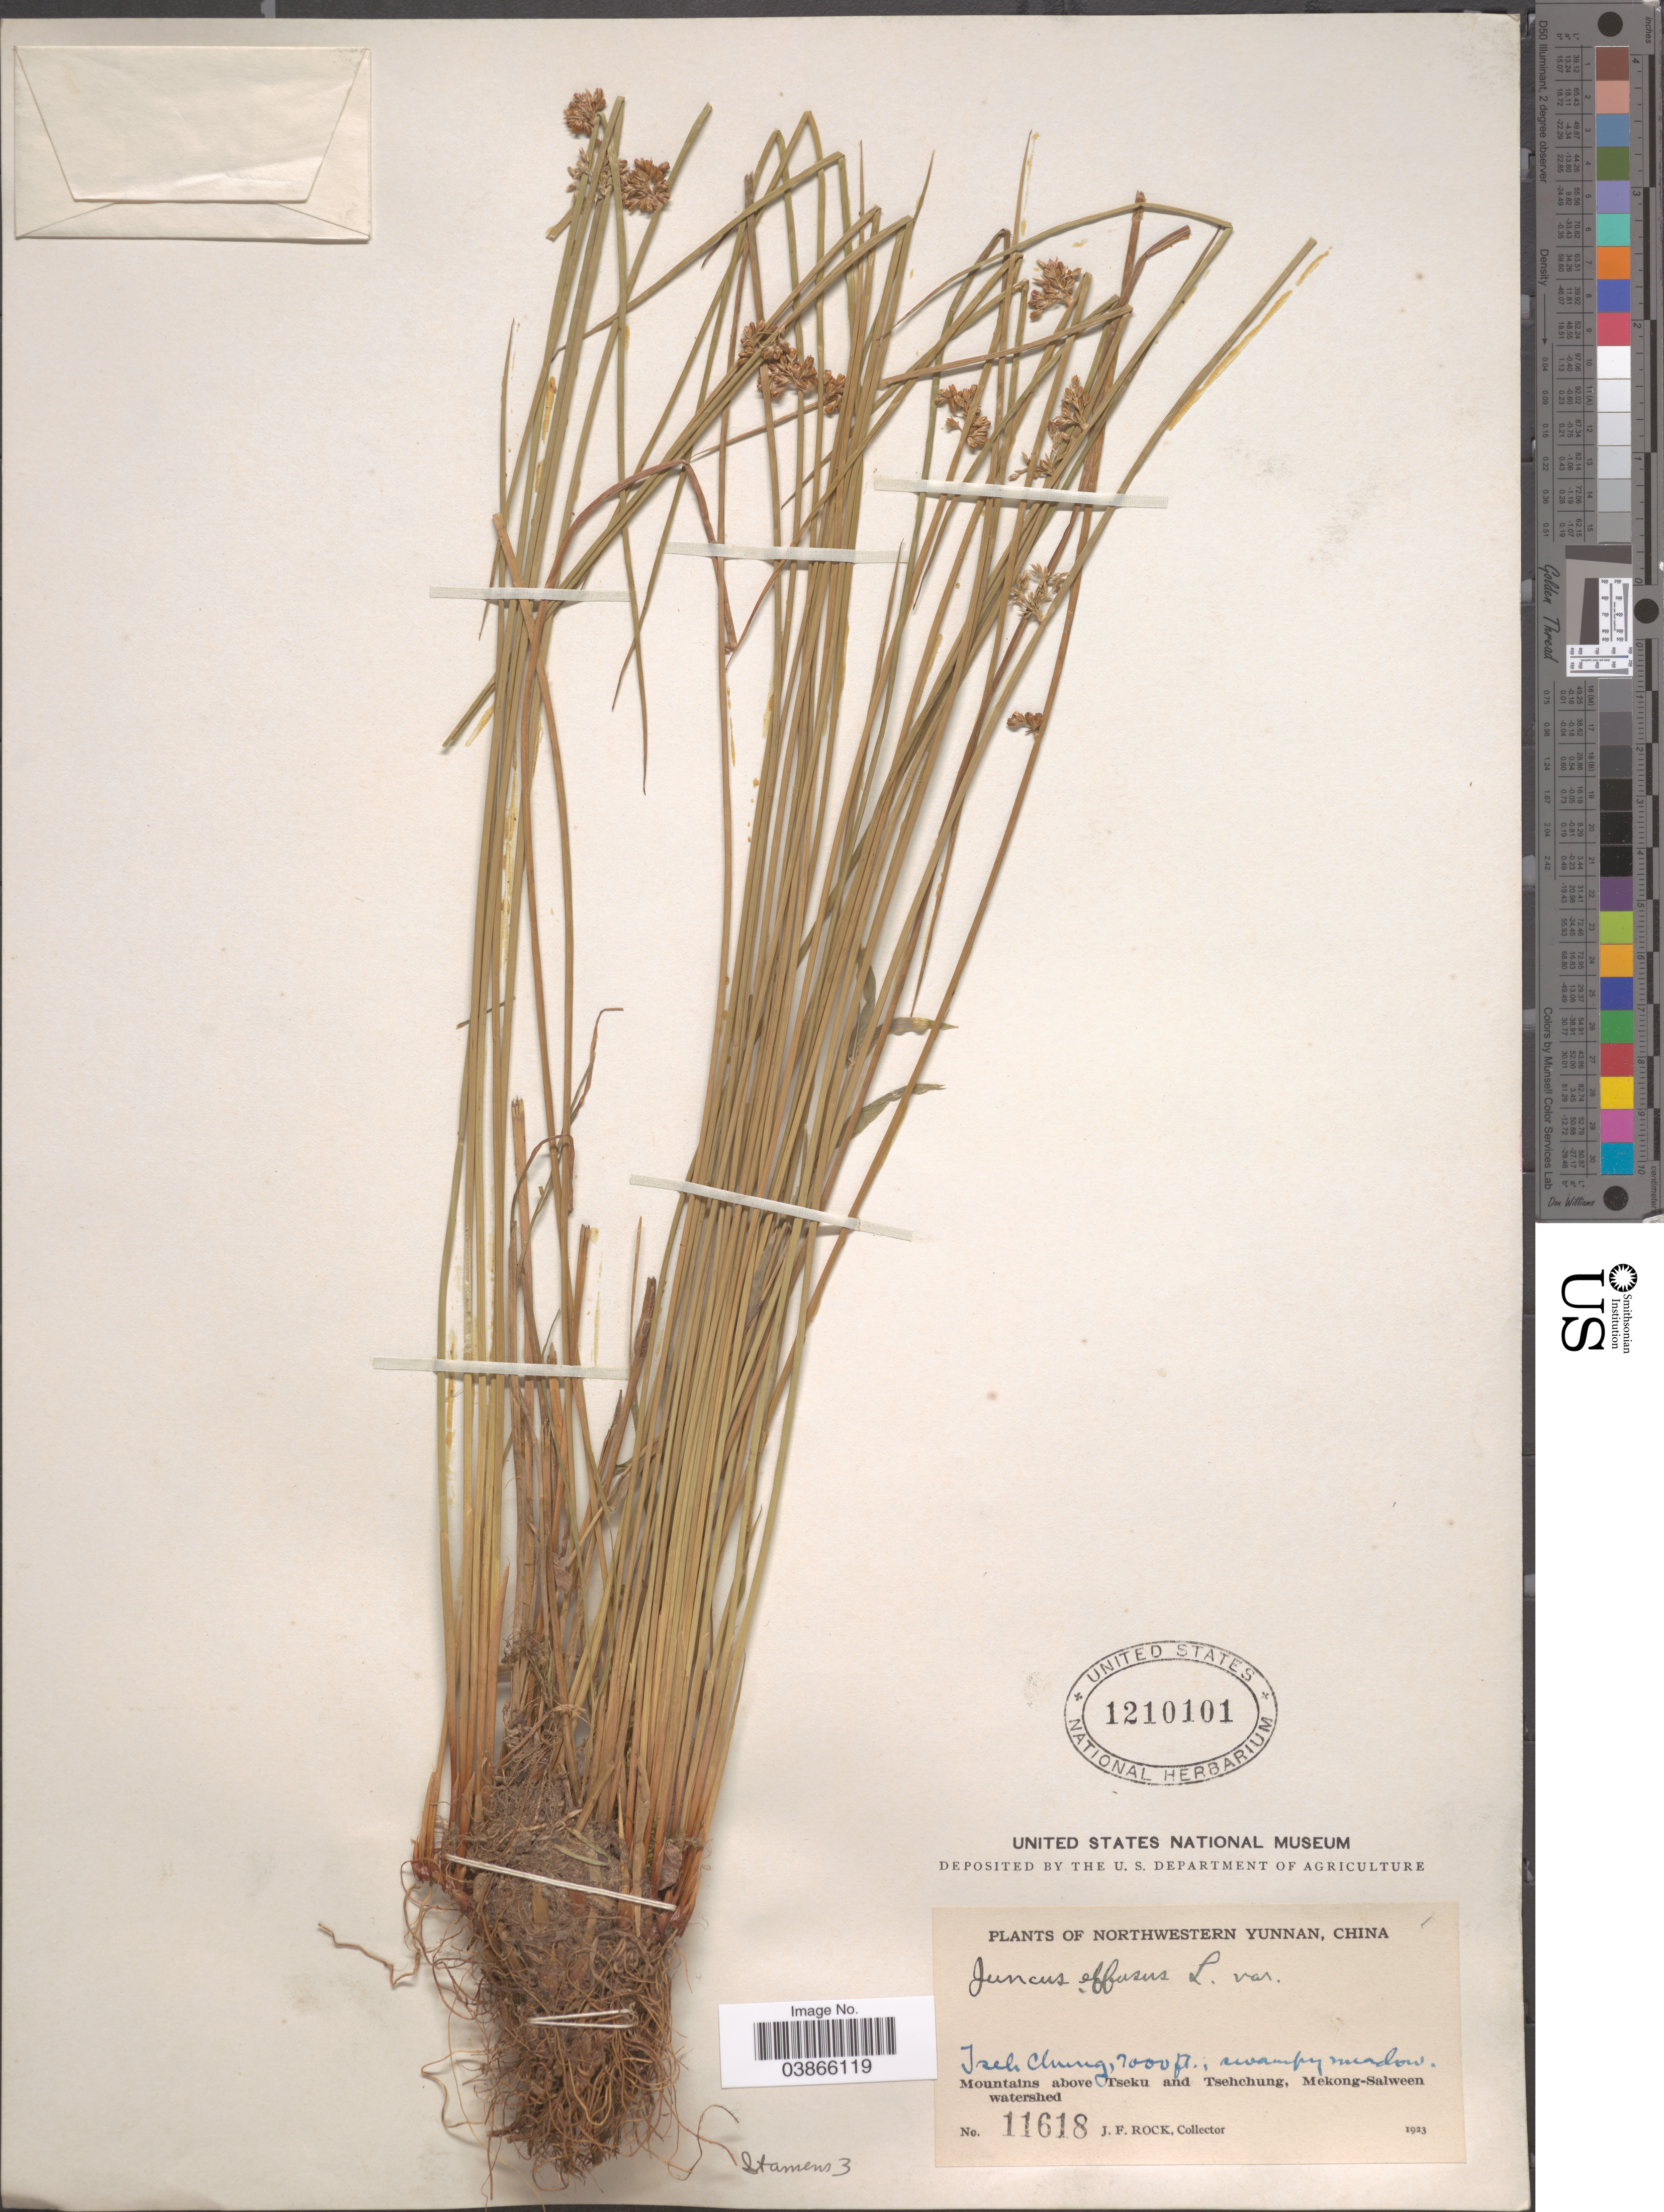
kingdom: Plantae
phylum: Tracheophyta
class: Liliopsida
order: Poales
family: Juncaceae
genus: Juncus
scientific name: Juncus effusus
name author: L.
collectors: J. Rock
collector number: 11618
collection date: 1923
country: China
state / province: Yunnan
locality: Northwestern Yunnan. Tseh Chung, Mountains above Tseku and Tsehchung, Mekong-Salween watershed.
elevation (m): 2134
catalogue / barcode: US 1210101